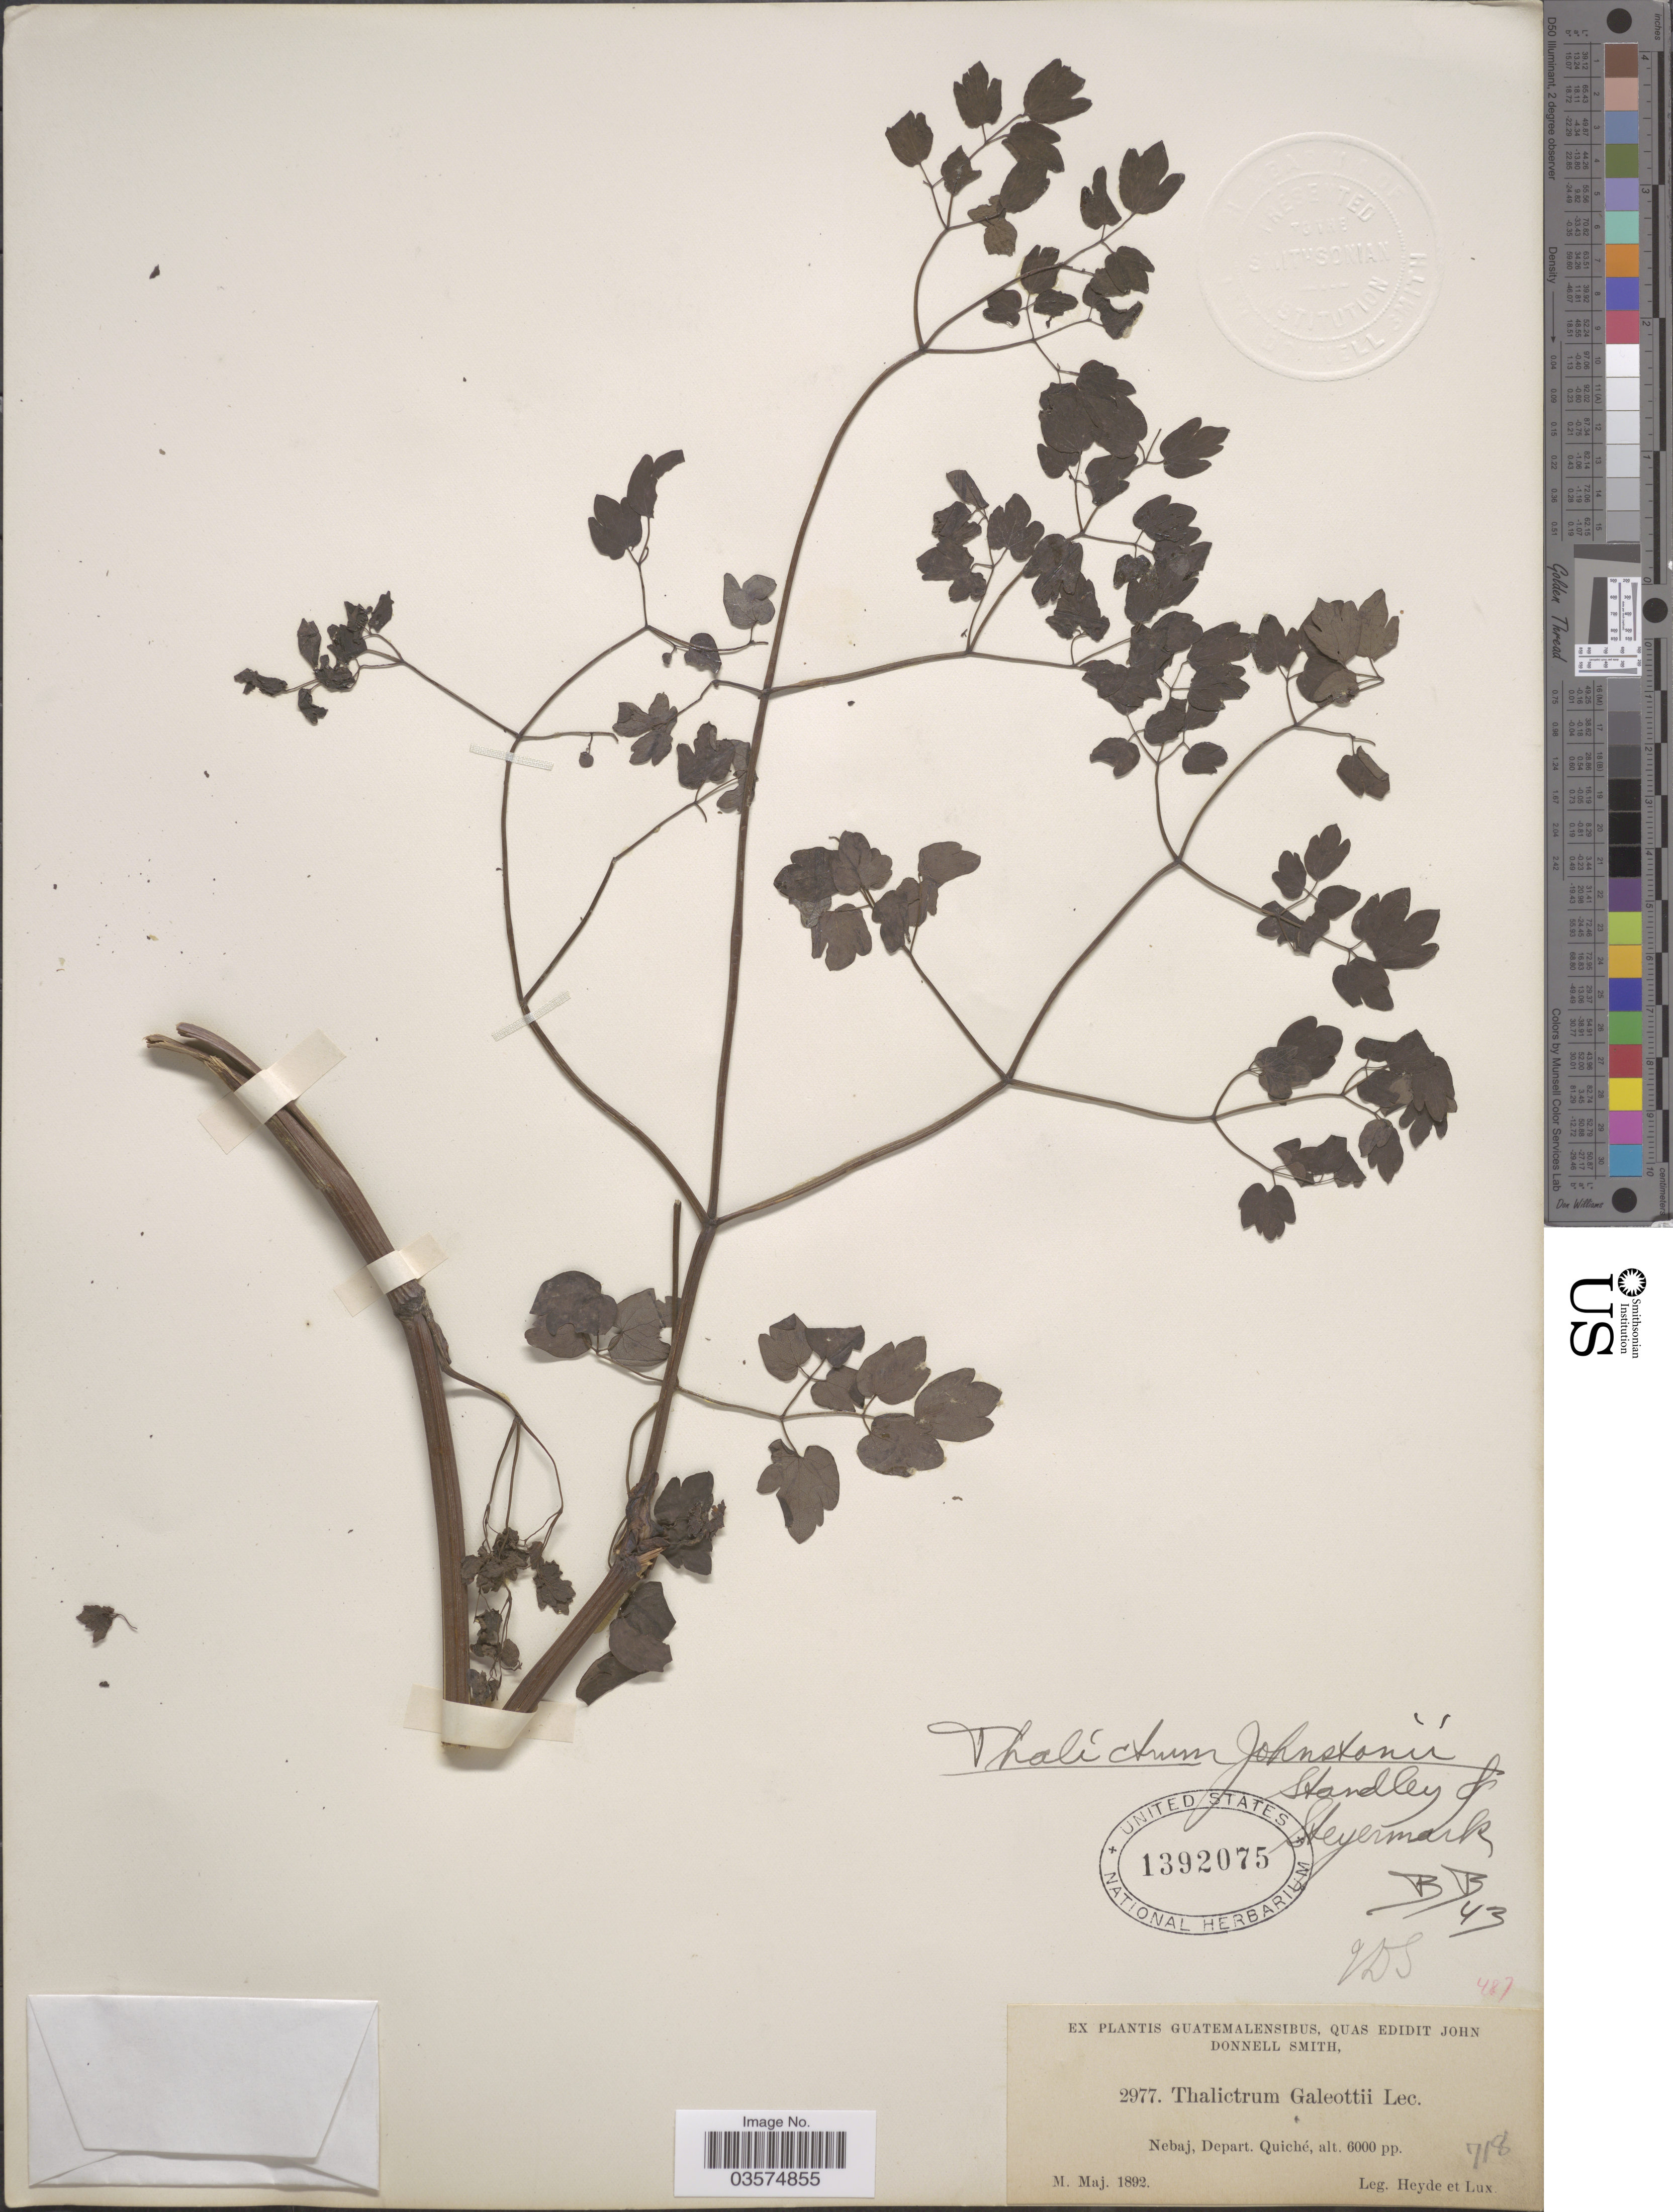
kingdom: Plantae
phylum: Tracheophyta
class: Magnoliopsida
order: Ranunculales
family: Ranunculaceae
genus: Thalictrum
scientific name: Thalictrum johnstonii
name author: Standl.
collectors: Heyde & Lux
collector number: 2977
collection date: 1892-05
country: Guatemala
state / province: El Quiche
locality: Nebaj, Depart. Quiché.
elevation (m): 1829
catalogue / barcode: US 1392075